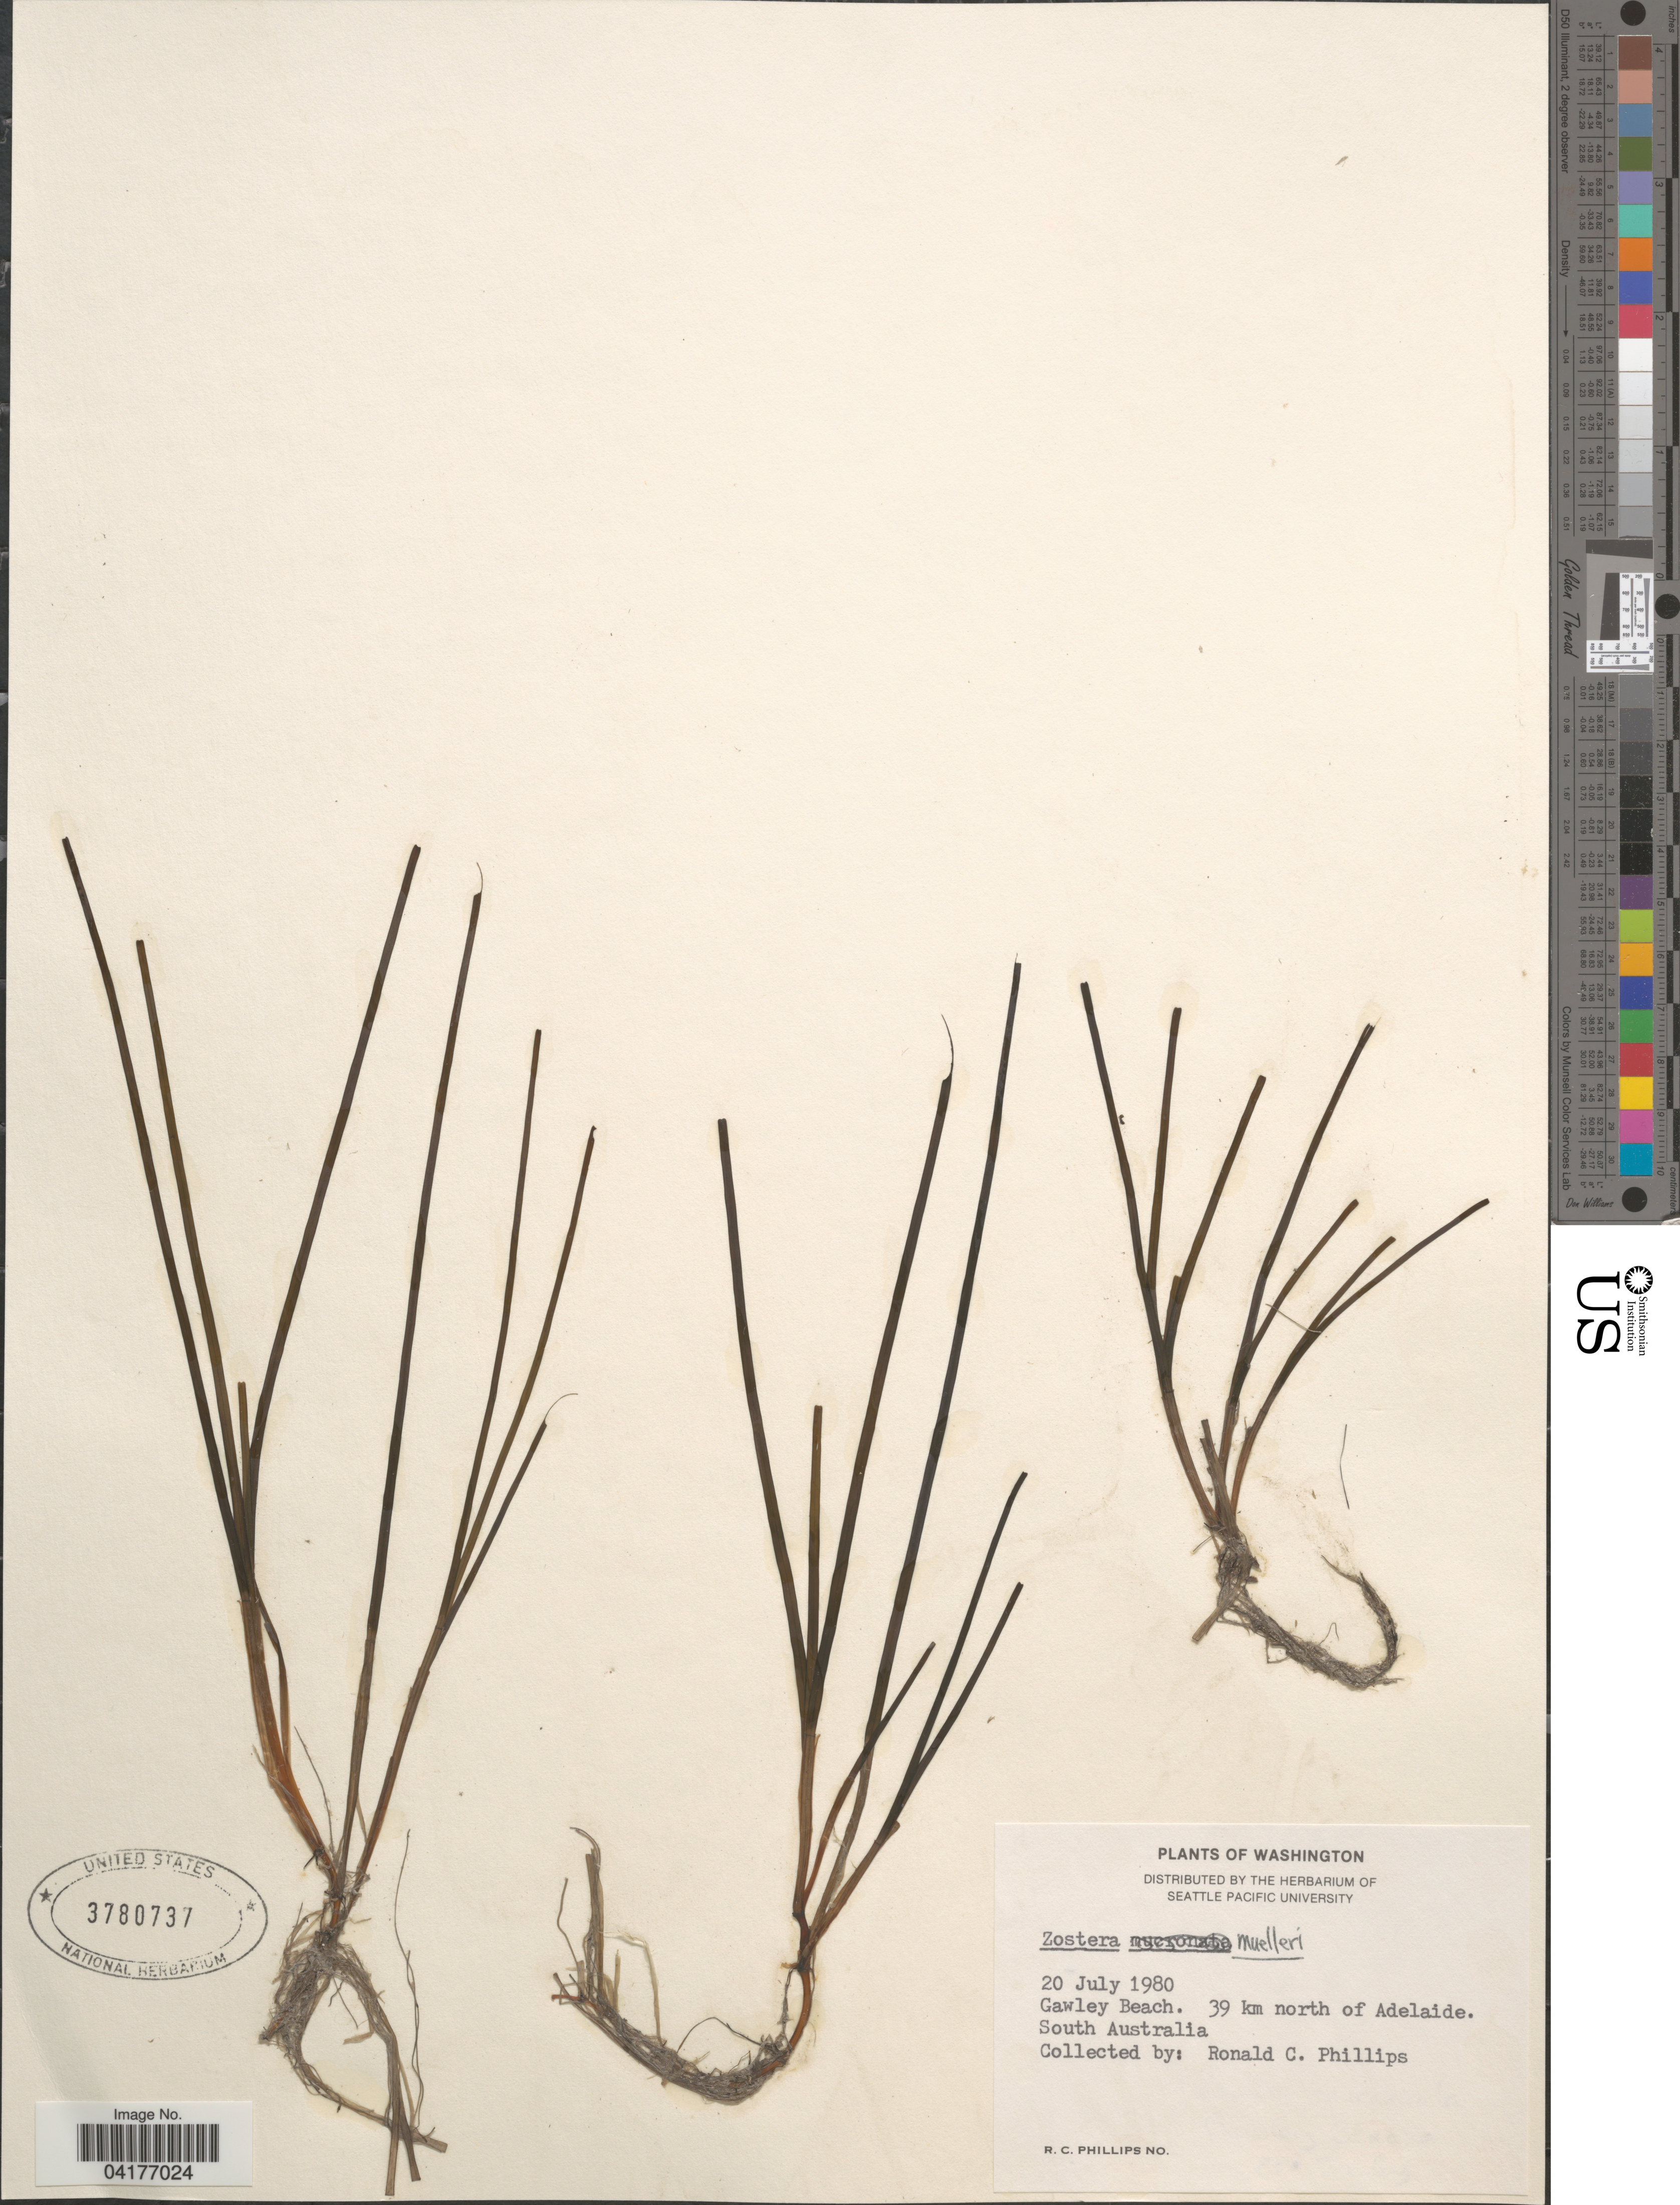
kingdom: Plantae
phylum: Tracheophyta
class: Liliopsida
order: Alismatales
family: Zosteraceae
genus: Zostera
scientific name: Zostera mucronata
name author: Hartog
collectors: R. C. Phillips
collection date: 1980-07-20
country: Australia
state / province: South Australia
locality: Gawley Beach. 39 km north of Adelaide.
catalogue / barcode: US 3780737